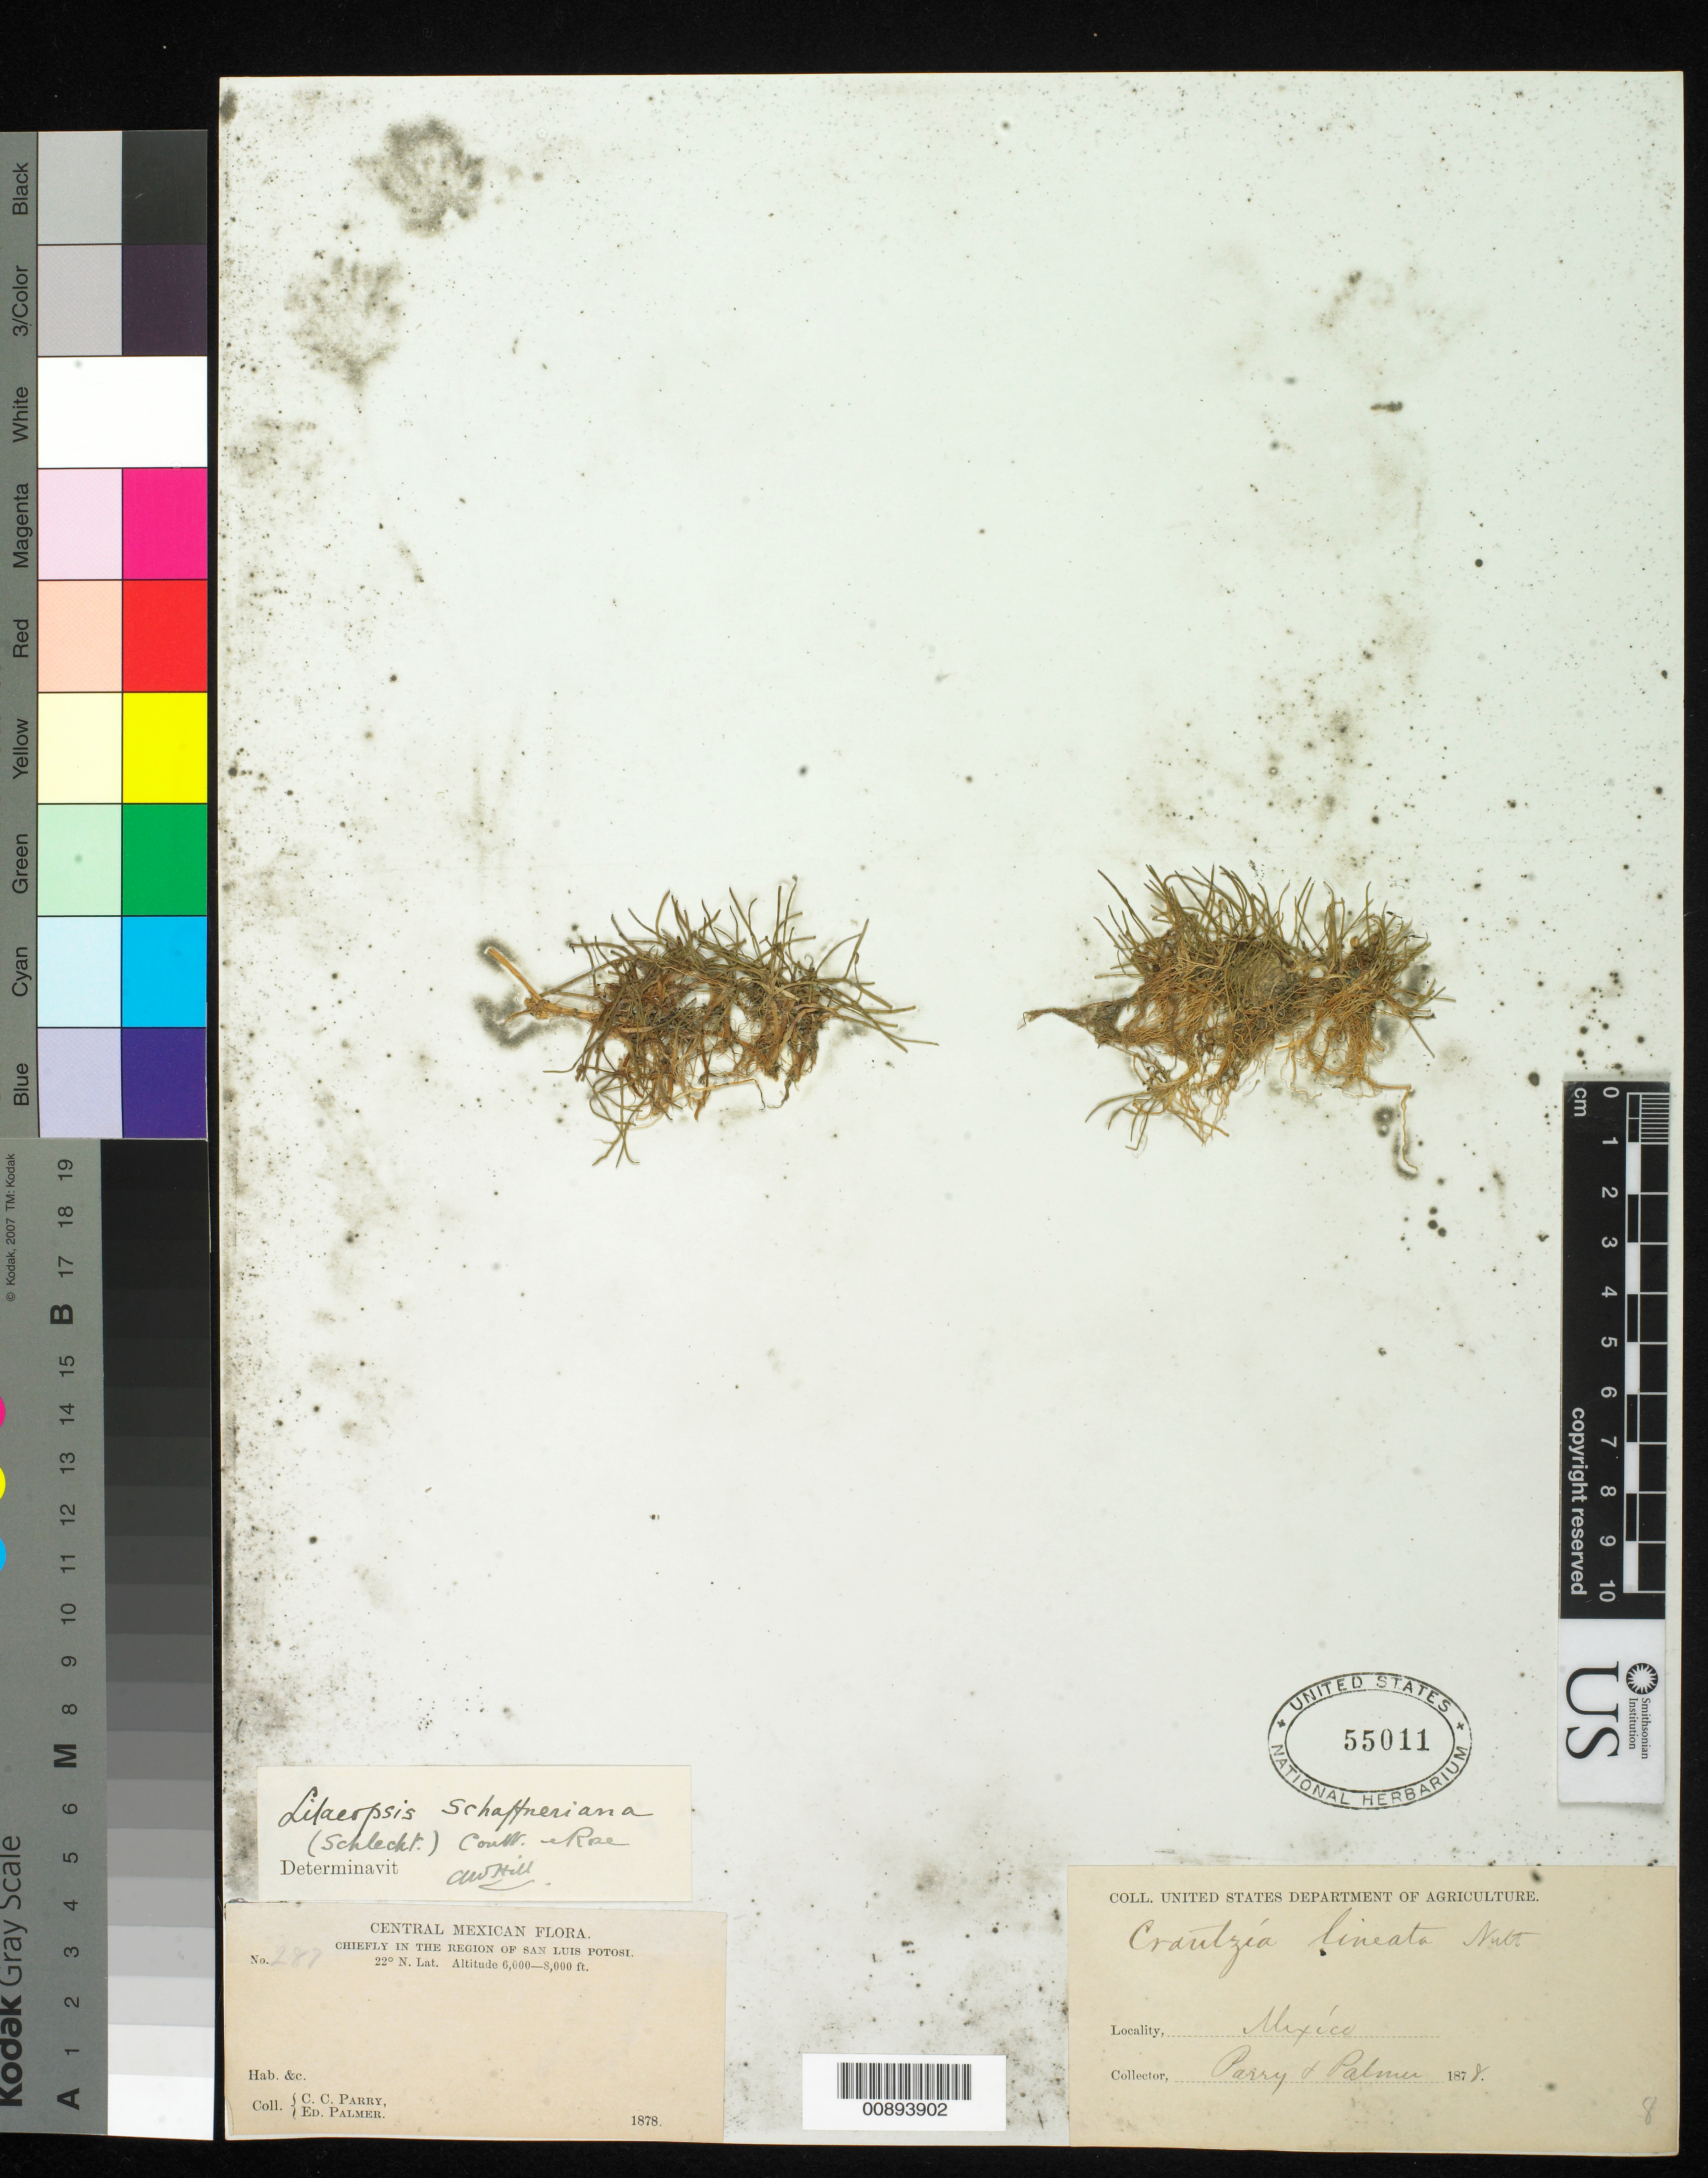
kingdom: Plantae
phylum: Tracheophyta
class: Magnoliopsida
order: Apiales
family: Apiaceae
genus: Lilaeopsis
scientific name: Lilaeopsis schaffneriana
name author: (Schltdl.) J.M. Coult. & Rose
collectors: C. C. Parry & E. Palmer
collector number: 287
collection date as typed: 1878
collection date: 1878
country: Mexico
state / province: San Luis Potosí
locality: Chiefly in the region of San Luis Potosí.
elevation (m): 1829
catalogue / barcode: US 55011